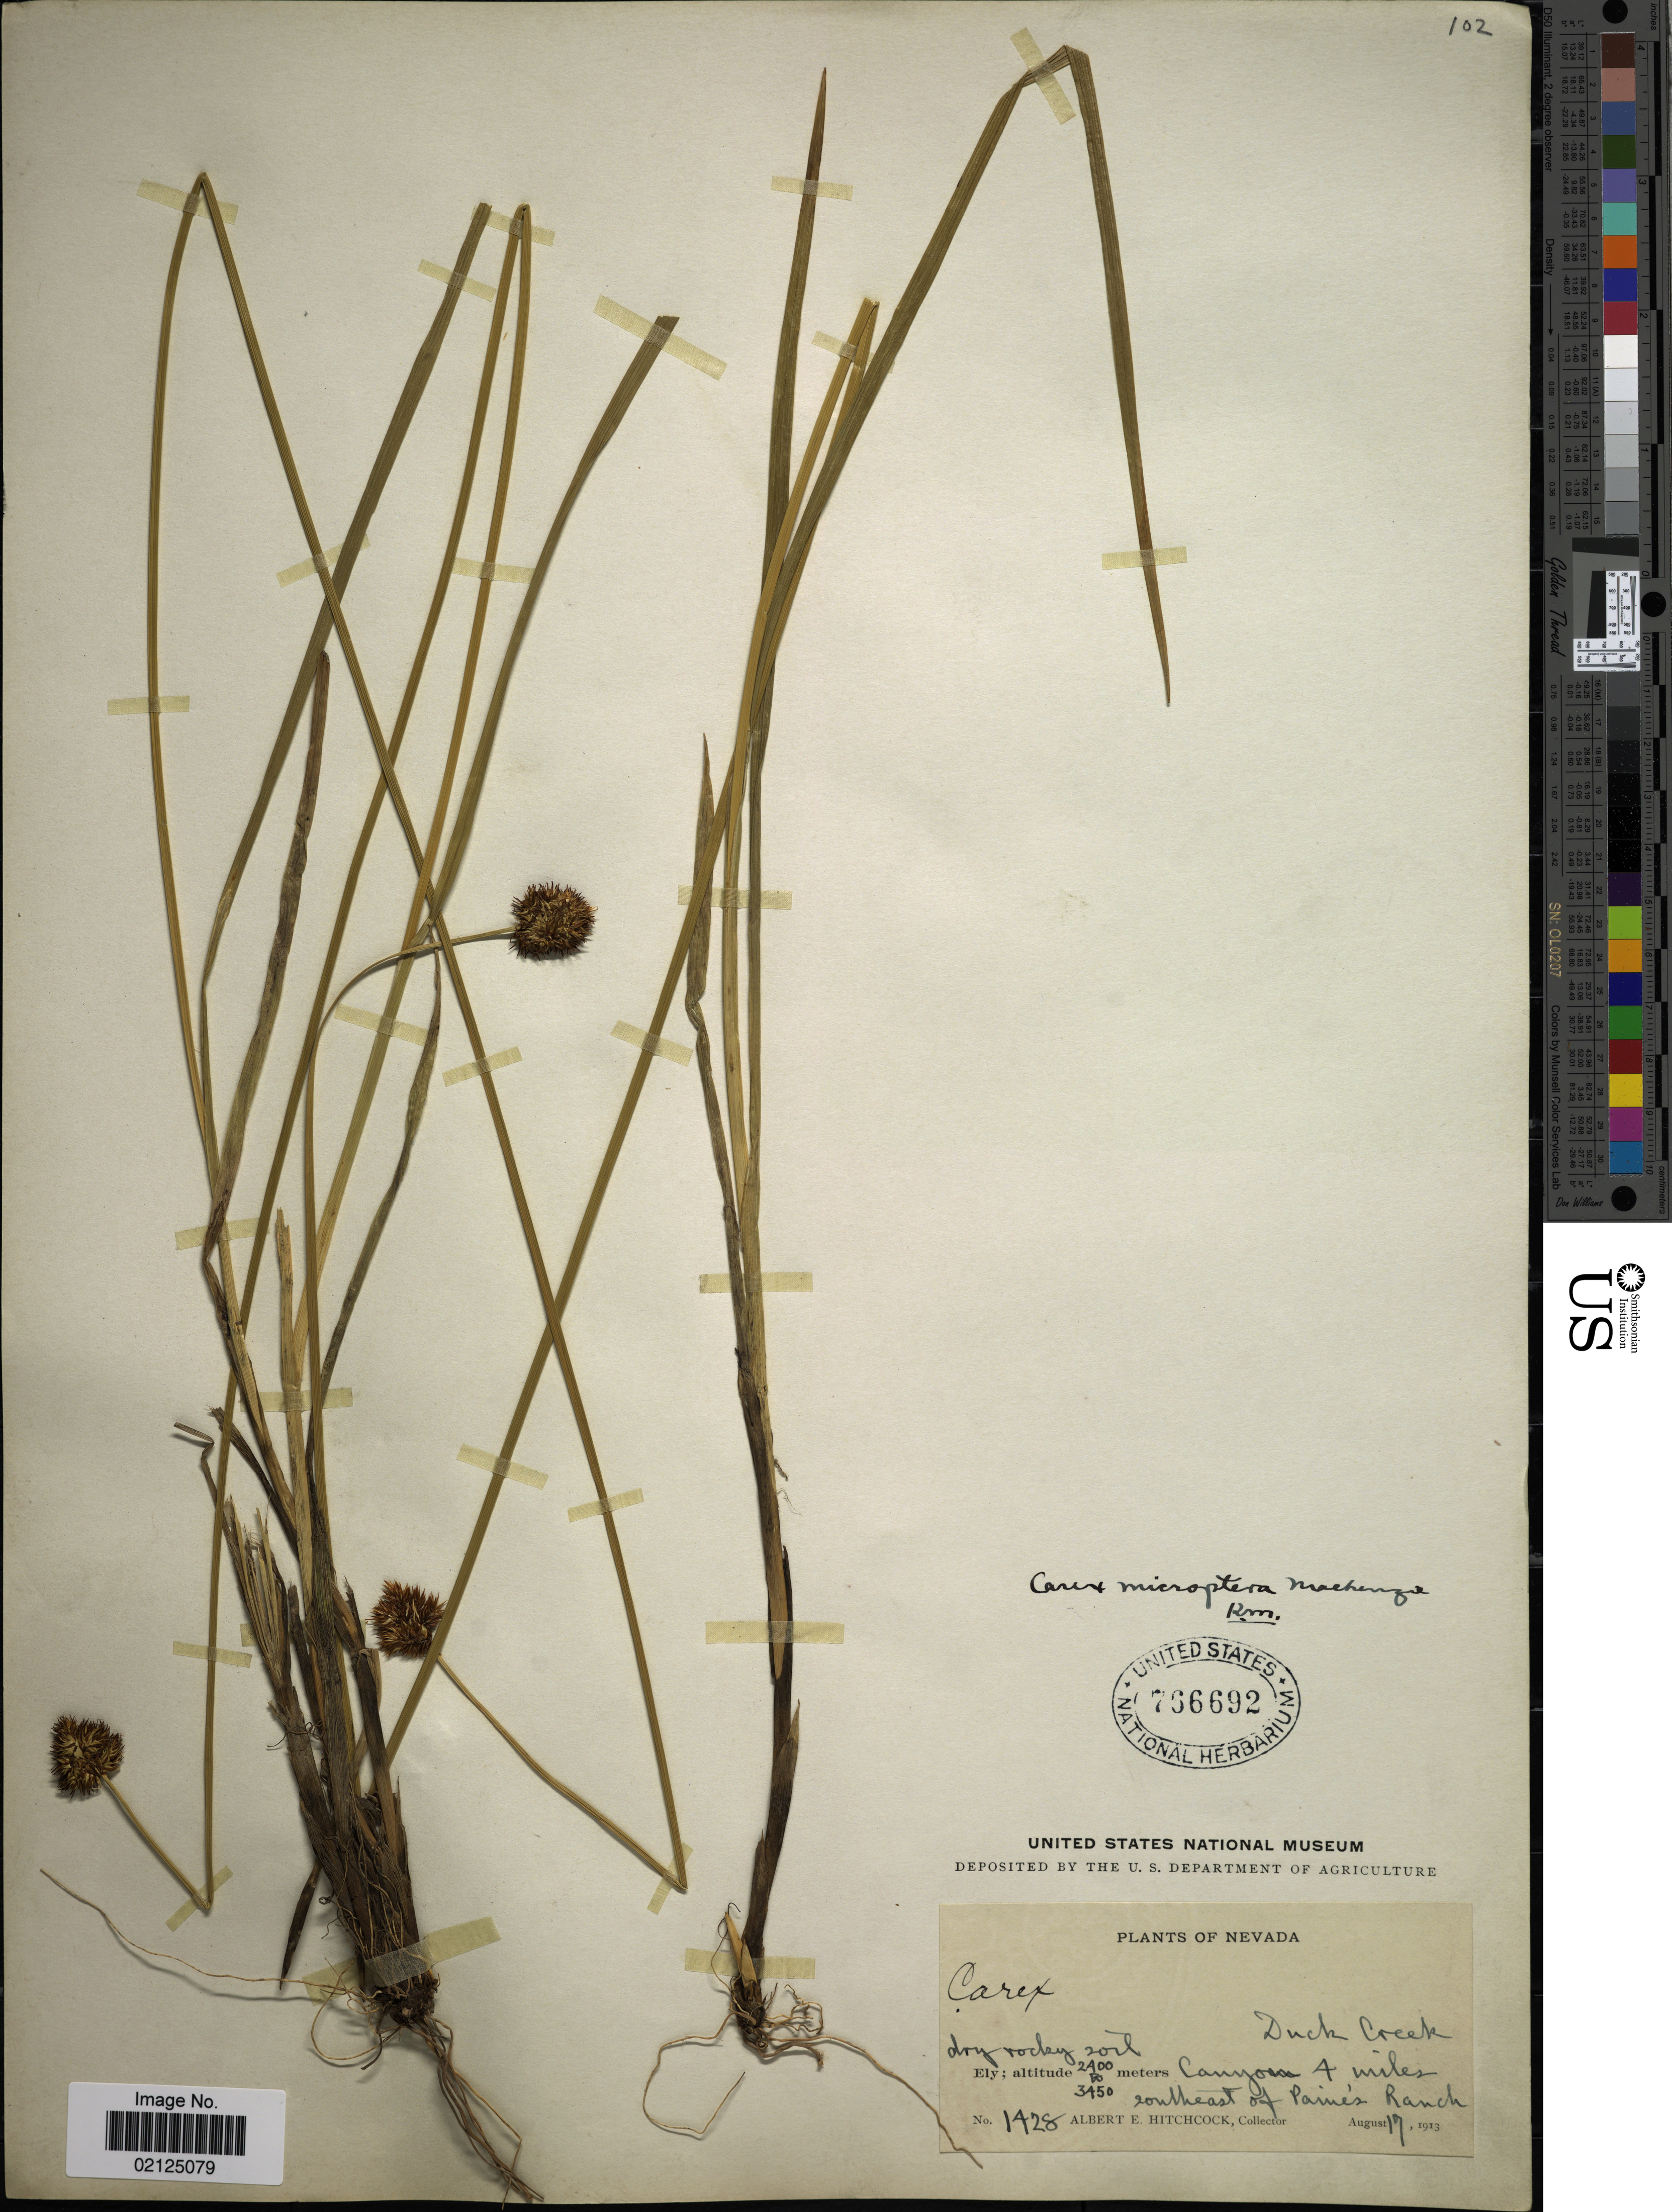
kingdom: Plantae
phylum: Tracheophyta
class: Liliopsida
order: Poales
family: Cyperaceae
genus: Carex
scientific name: Carex microptera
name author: Mack.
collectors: A. Hitchcock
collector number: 1428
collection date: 1913-08-17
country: United States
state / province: Nevada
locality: Dry rocky soil, Duck Creek, Canyon 4 miles southeast of Paine's Ranch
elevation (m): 2400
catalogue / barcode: US 766692